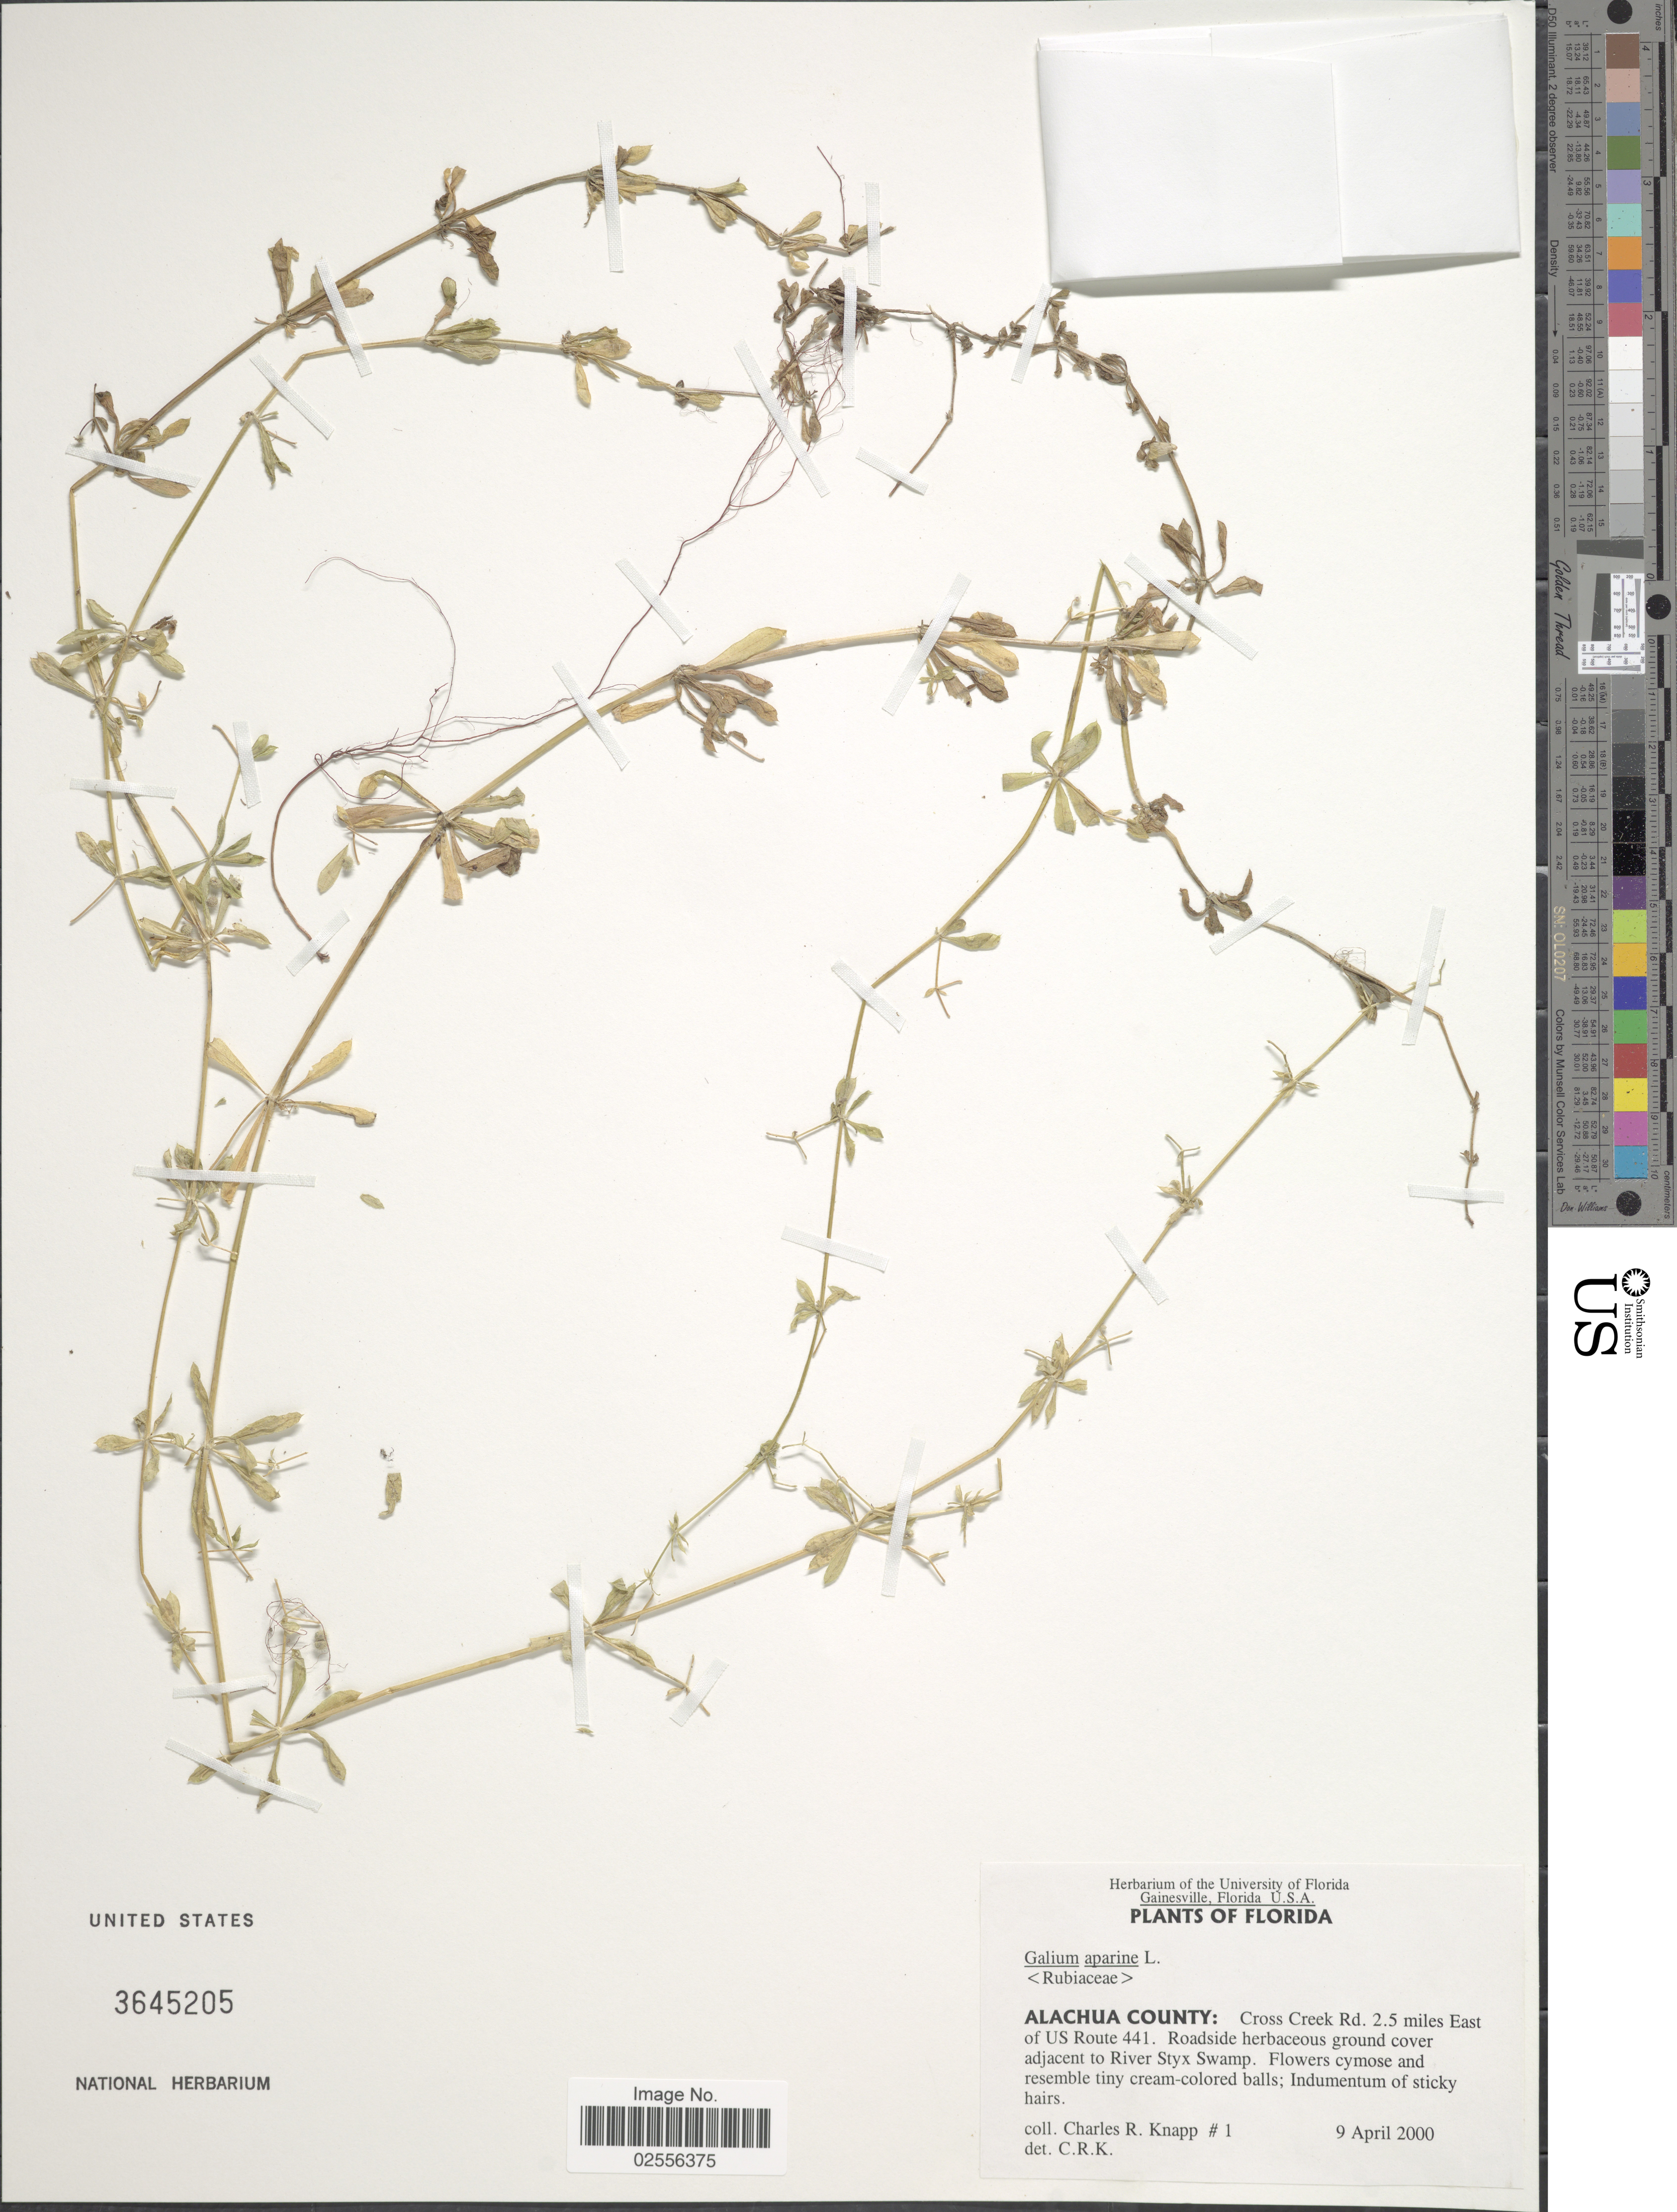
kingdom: Plantae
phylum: Tracheophyta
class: Magnoliopsida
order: Gentianales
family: Rubiaceae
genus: Galium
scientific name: Galium aparine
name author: L.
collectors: C. Knapp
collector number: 1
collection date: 2000-04-09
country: United States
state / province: Florida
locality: Alachua County: Cross Creek Rd. 2.5 miles East of US Route 441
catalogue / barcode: US 3645205